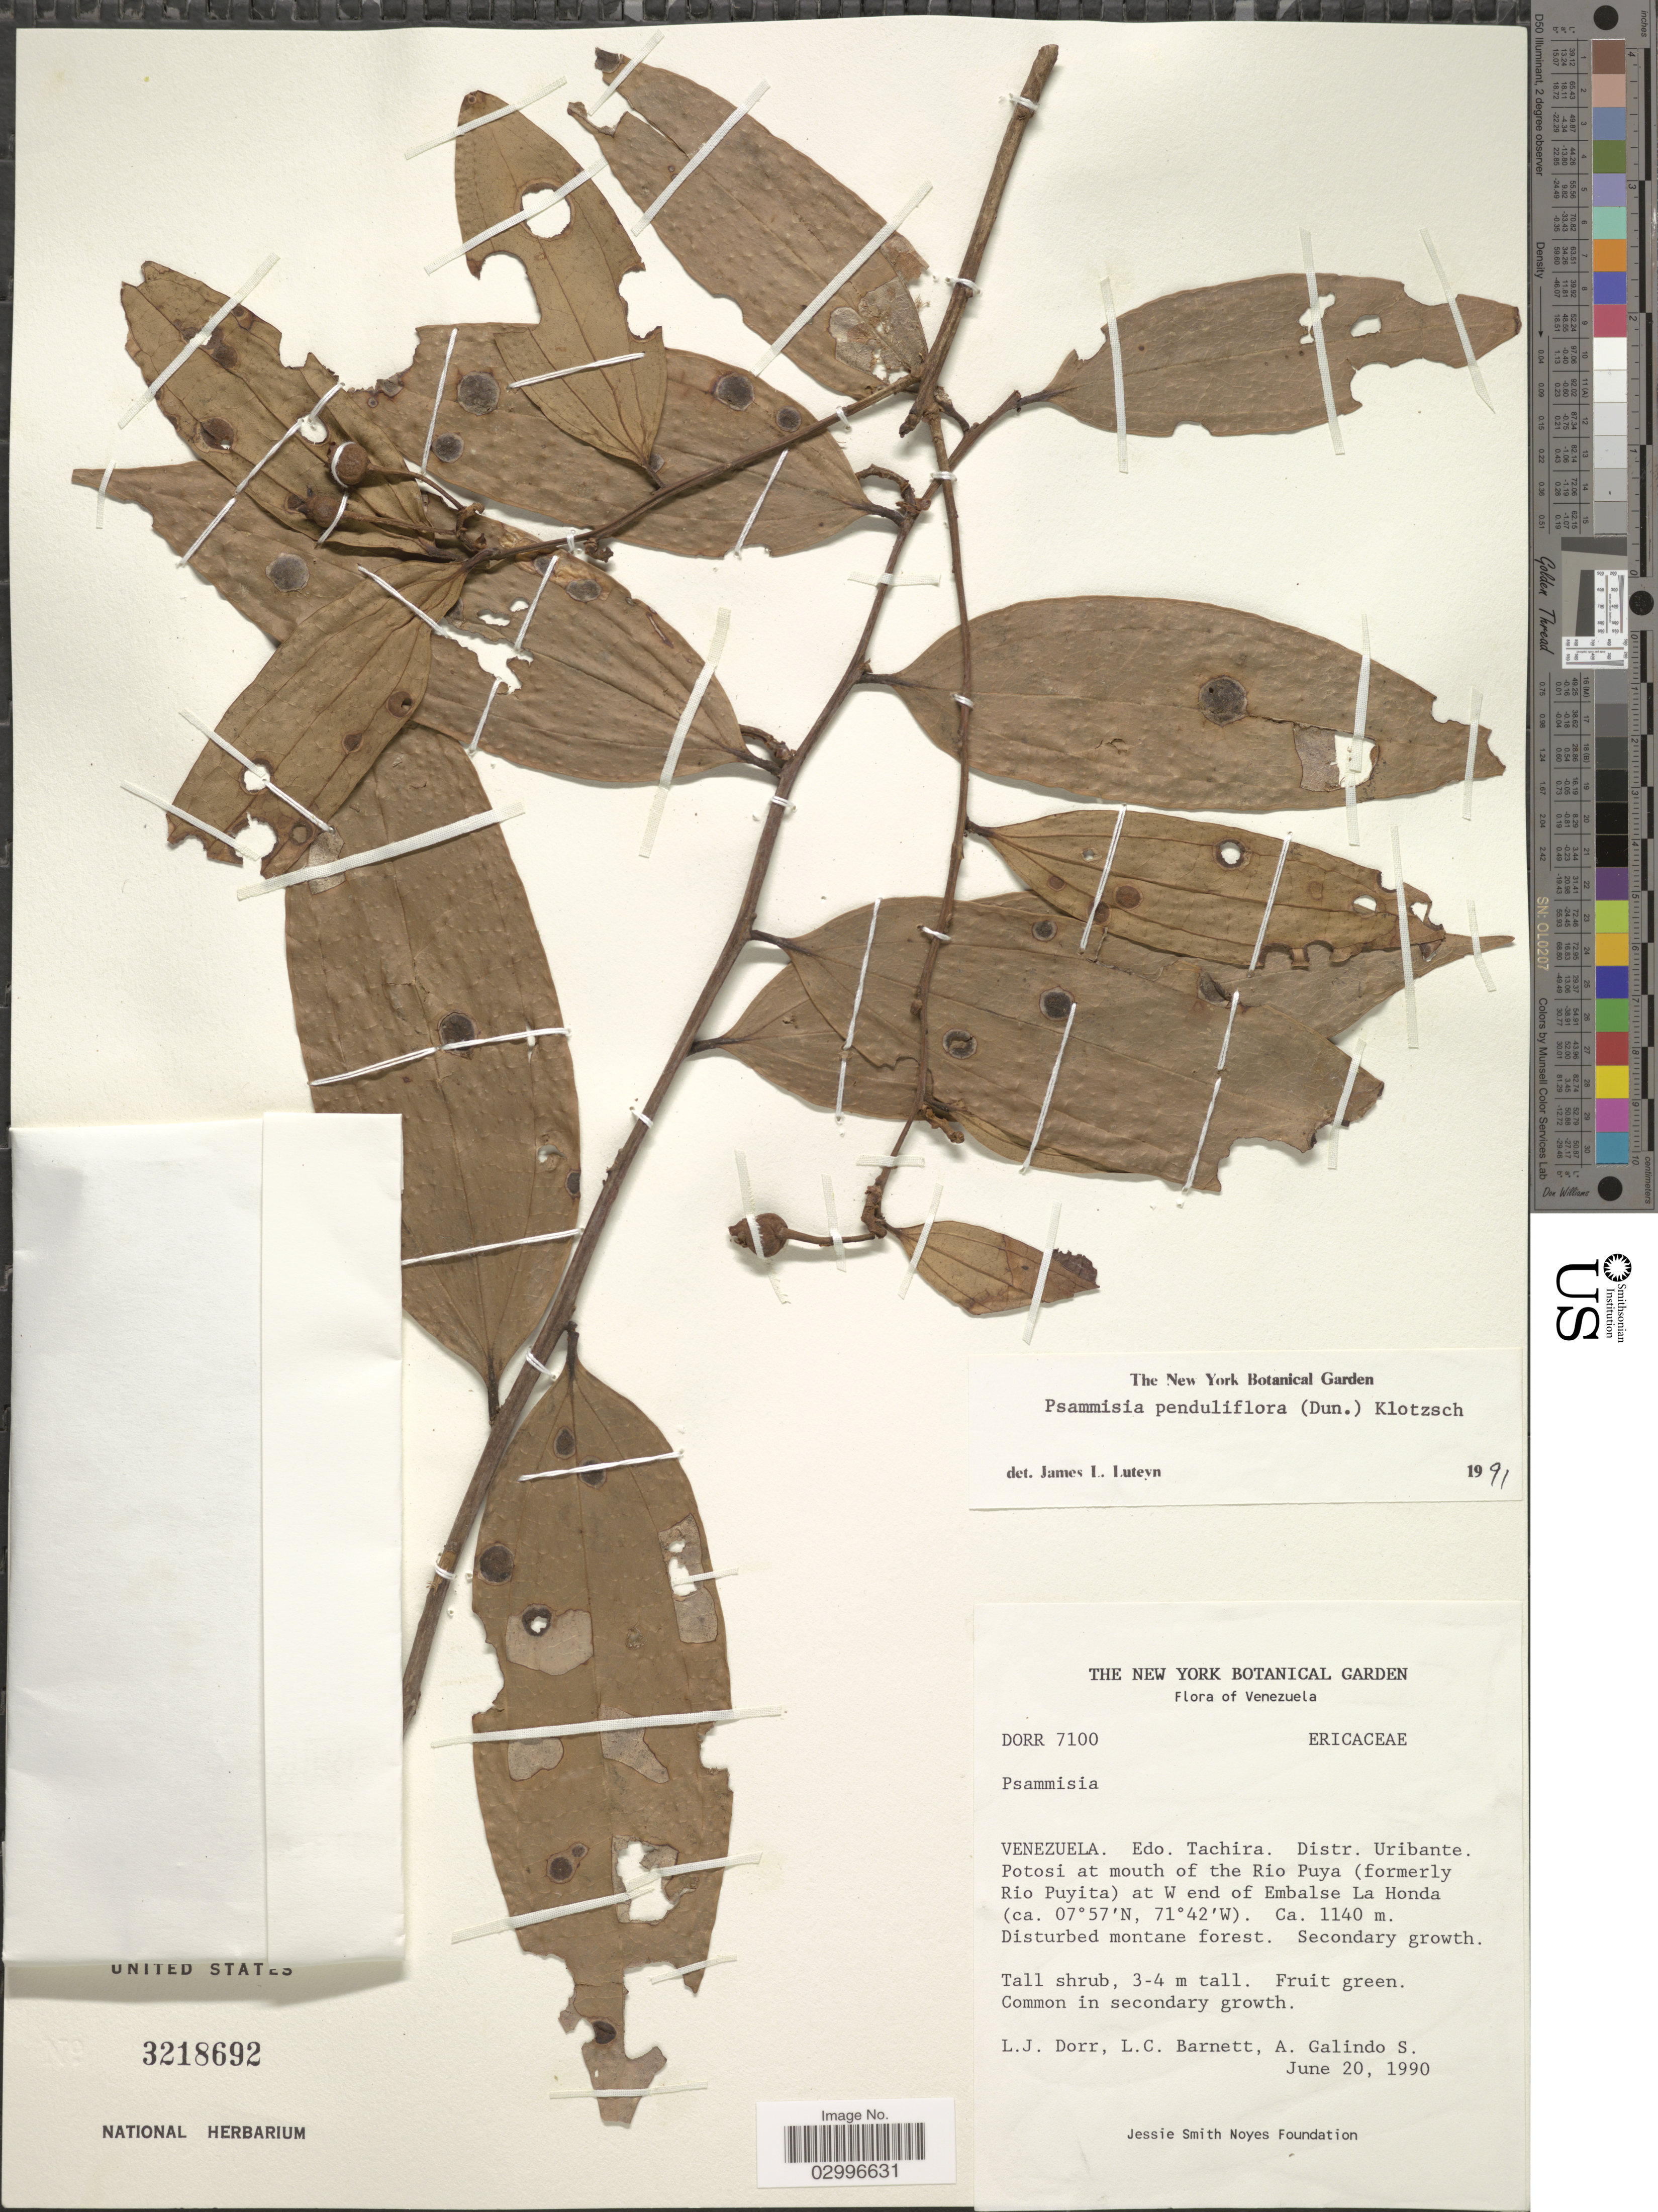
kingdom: Plantae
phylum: Tracheophyta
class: Magnoliopsida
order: Ericales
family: Ericaceae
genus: Psammisia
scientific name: Psammisia penduliflora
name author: (Dunal) Klotzsch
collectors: L. J. Dorr, L. C. Barnett & A. Galindo S.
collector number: Dorr 7100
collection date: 1990-06-20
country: Venezuela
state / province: Táchira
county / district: Uribante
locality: Potosi at mouth of the Rio Puya (formerly Rio Puyita) at W end of Embalse La Honda.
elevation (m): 1140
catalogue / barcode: US 3218692